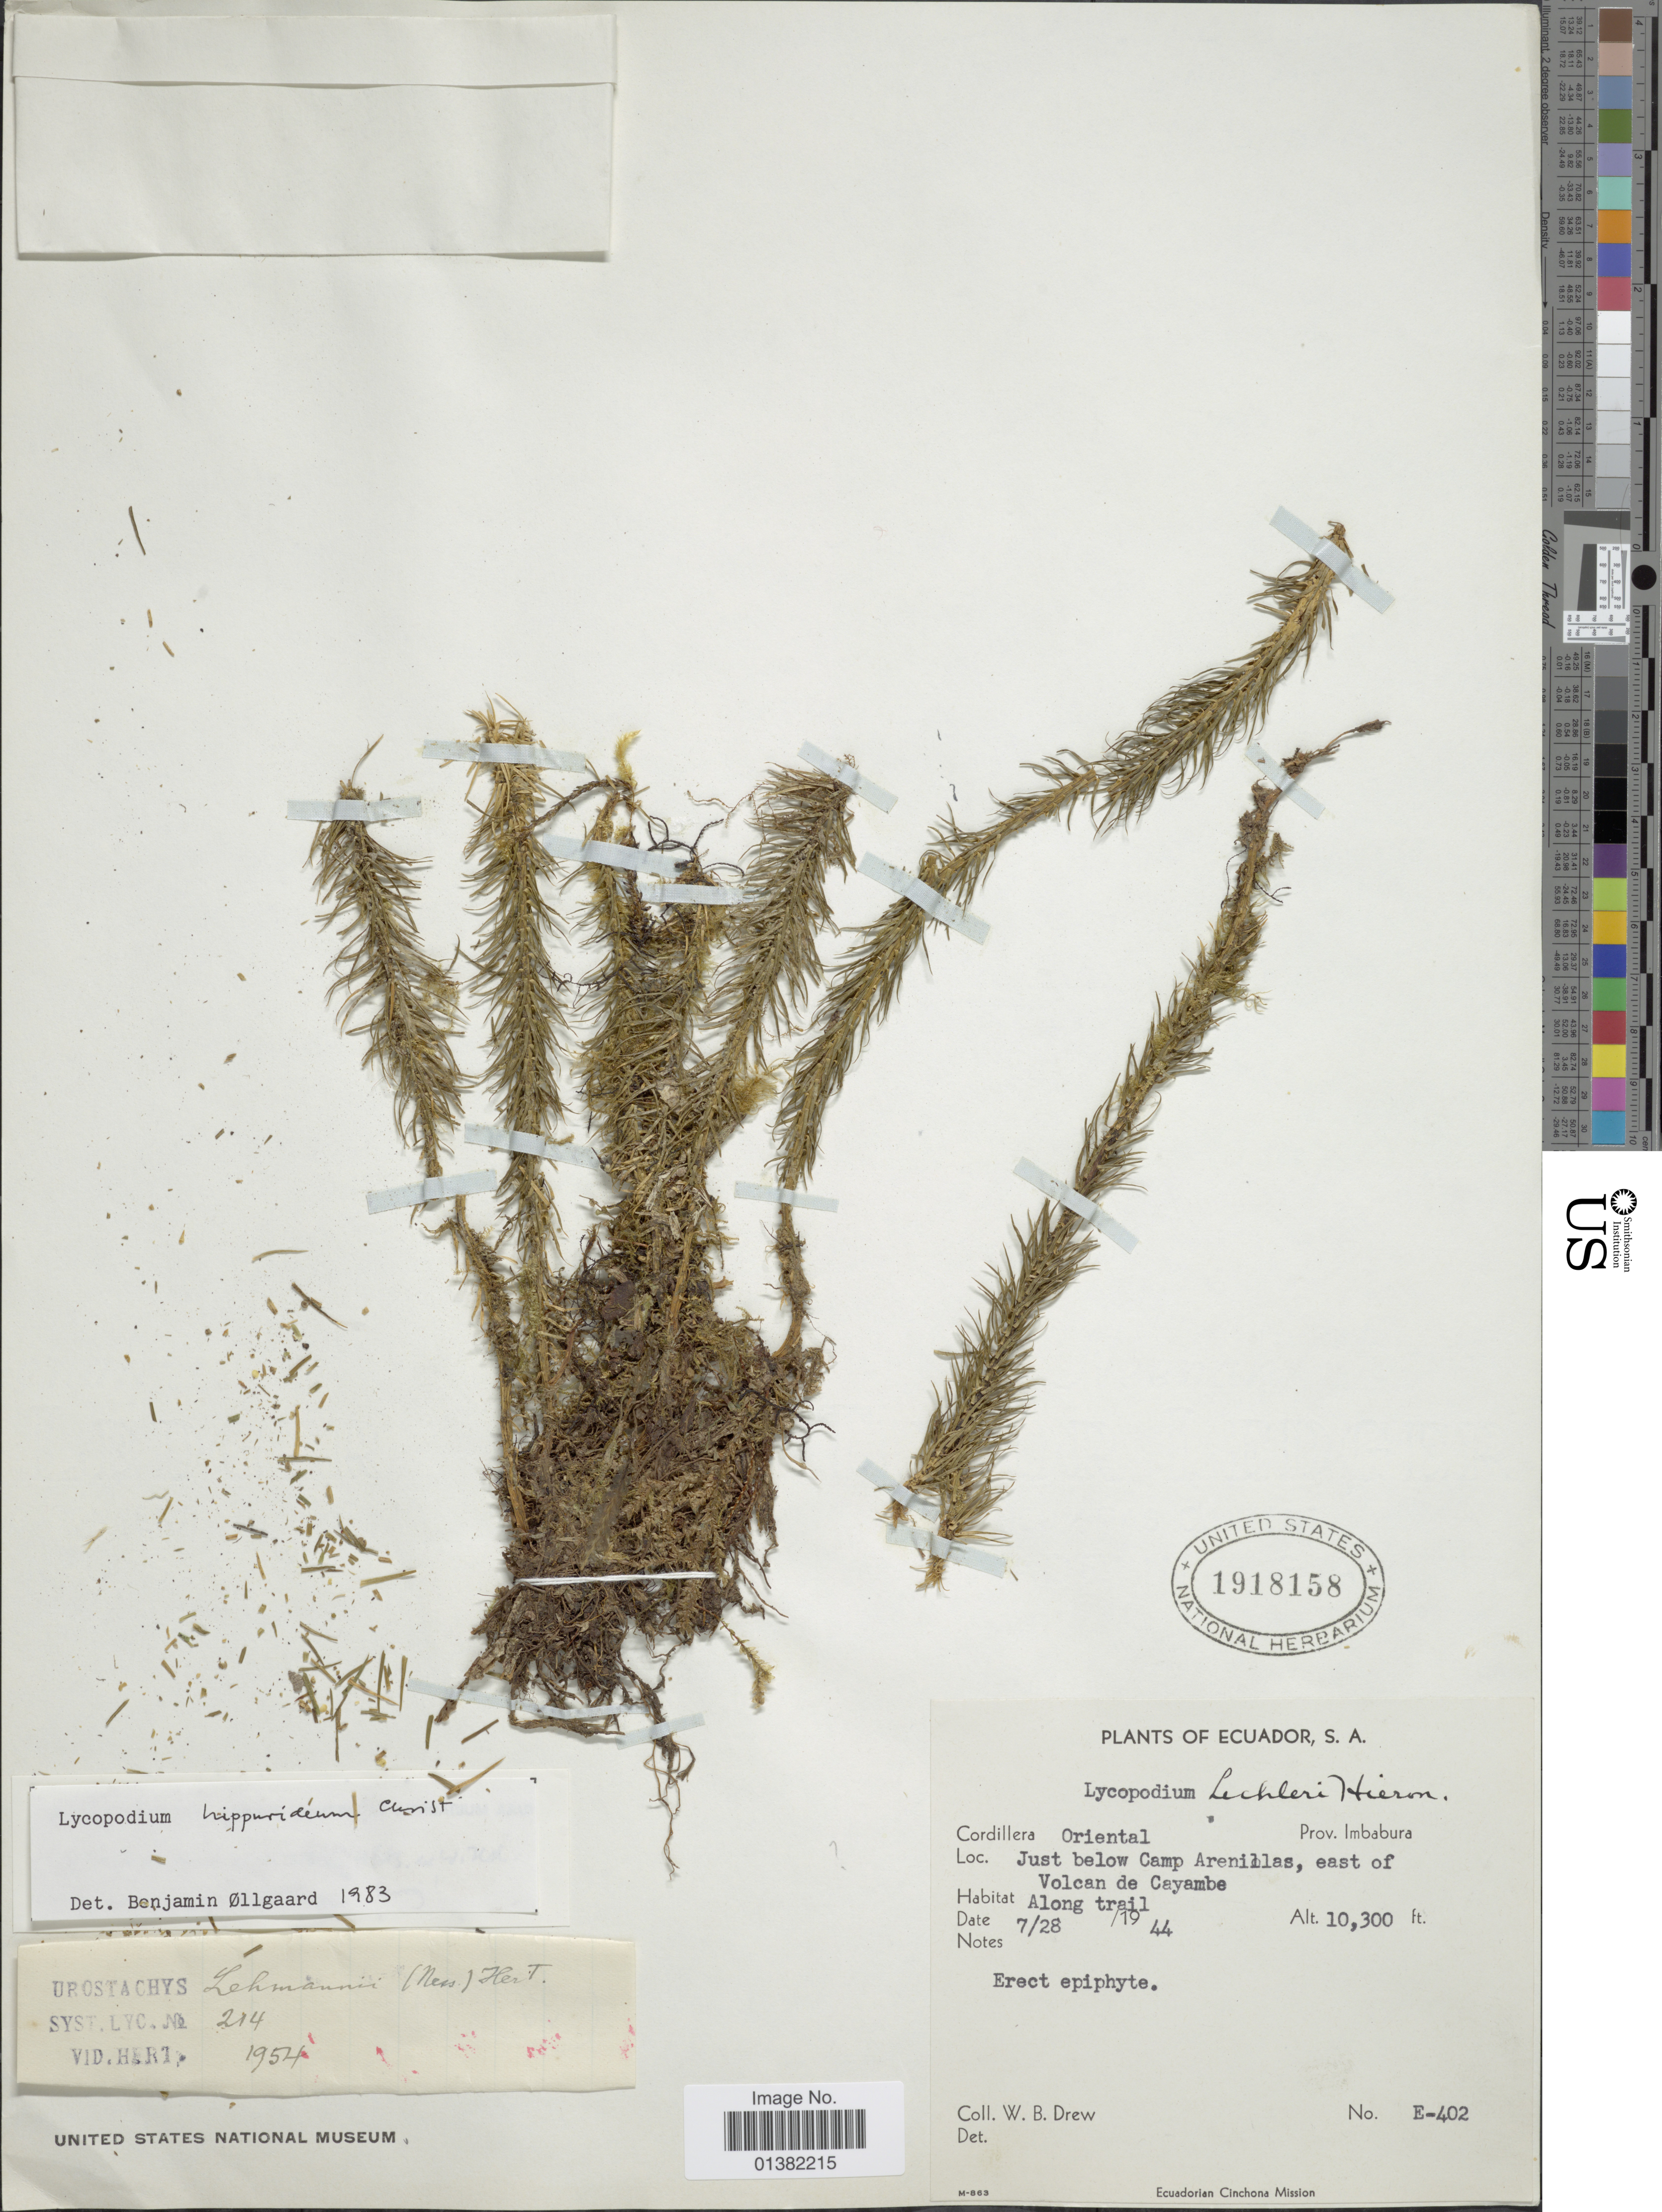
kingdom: Plantae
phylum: Tracheophyta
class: Lycopodiopsida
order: Lycopodiales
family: Lycopodiaceae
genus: Phlegmariurus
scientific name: Phlegmariurus hippurideus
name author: (Christ) B. Øllg.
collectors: W. B. Drew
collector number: E-402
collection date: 1944-07-28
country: Ecuador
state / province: Imbabura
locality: Cordillera Oriental, Just below Camp Arenillas, east of Volcan de Cayambe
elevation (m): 3139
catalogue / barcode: US 1918158